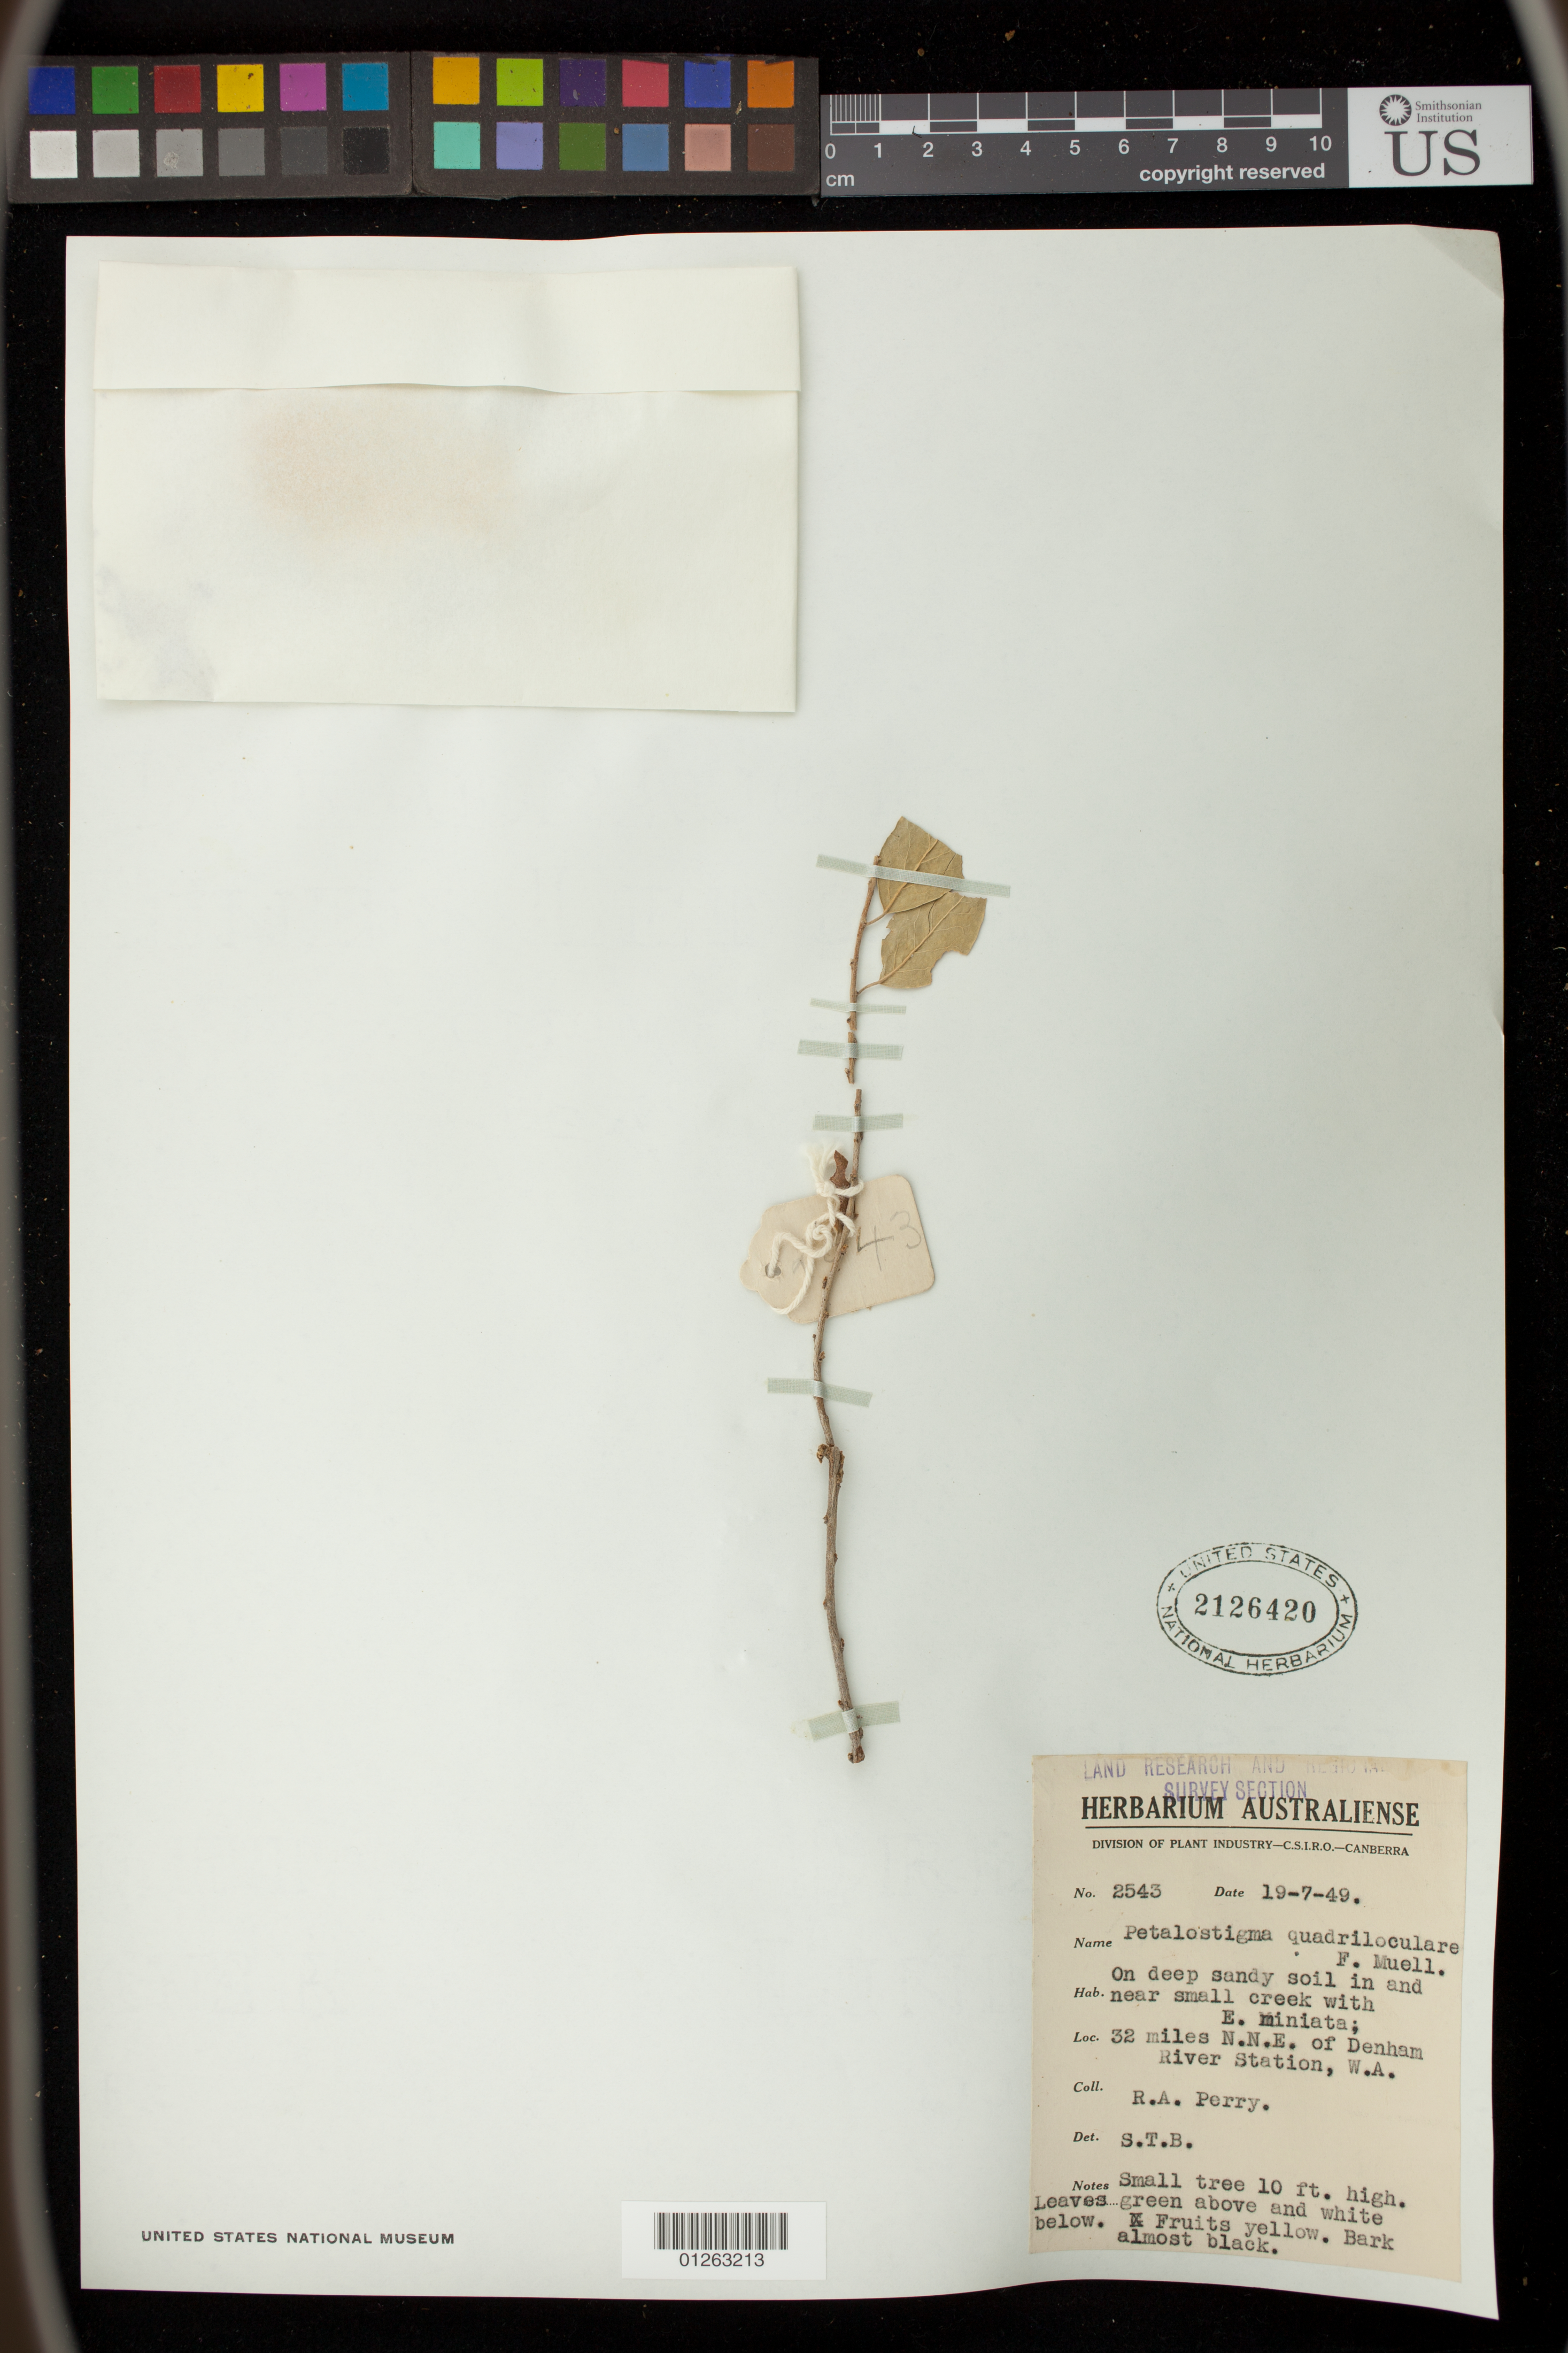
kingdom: Plantae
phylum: Tracheophyta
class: Magnoliopsida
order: Malpighiales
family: Picrodendraceae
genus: Petalostigma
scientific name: Petalostigma quadriloculare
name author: F. Muell.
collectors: Perry, R. A.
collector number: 2543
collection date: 1949-07-19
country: Australia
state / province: Western Australia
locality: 32 miles N.N.E. of Denham River Station, W.A.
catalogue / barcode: US 2126420